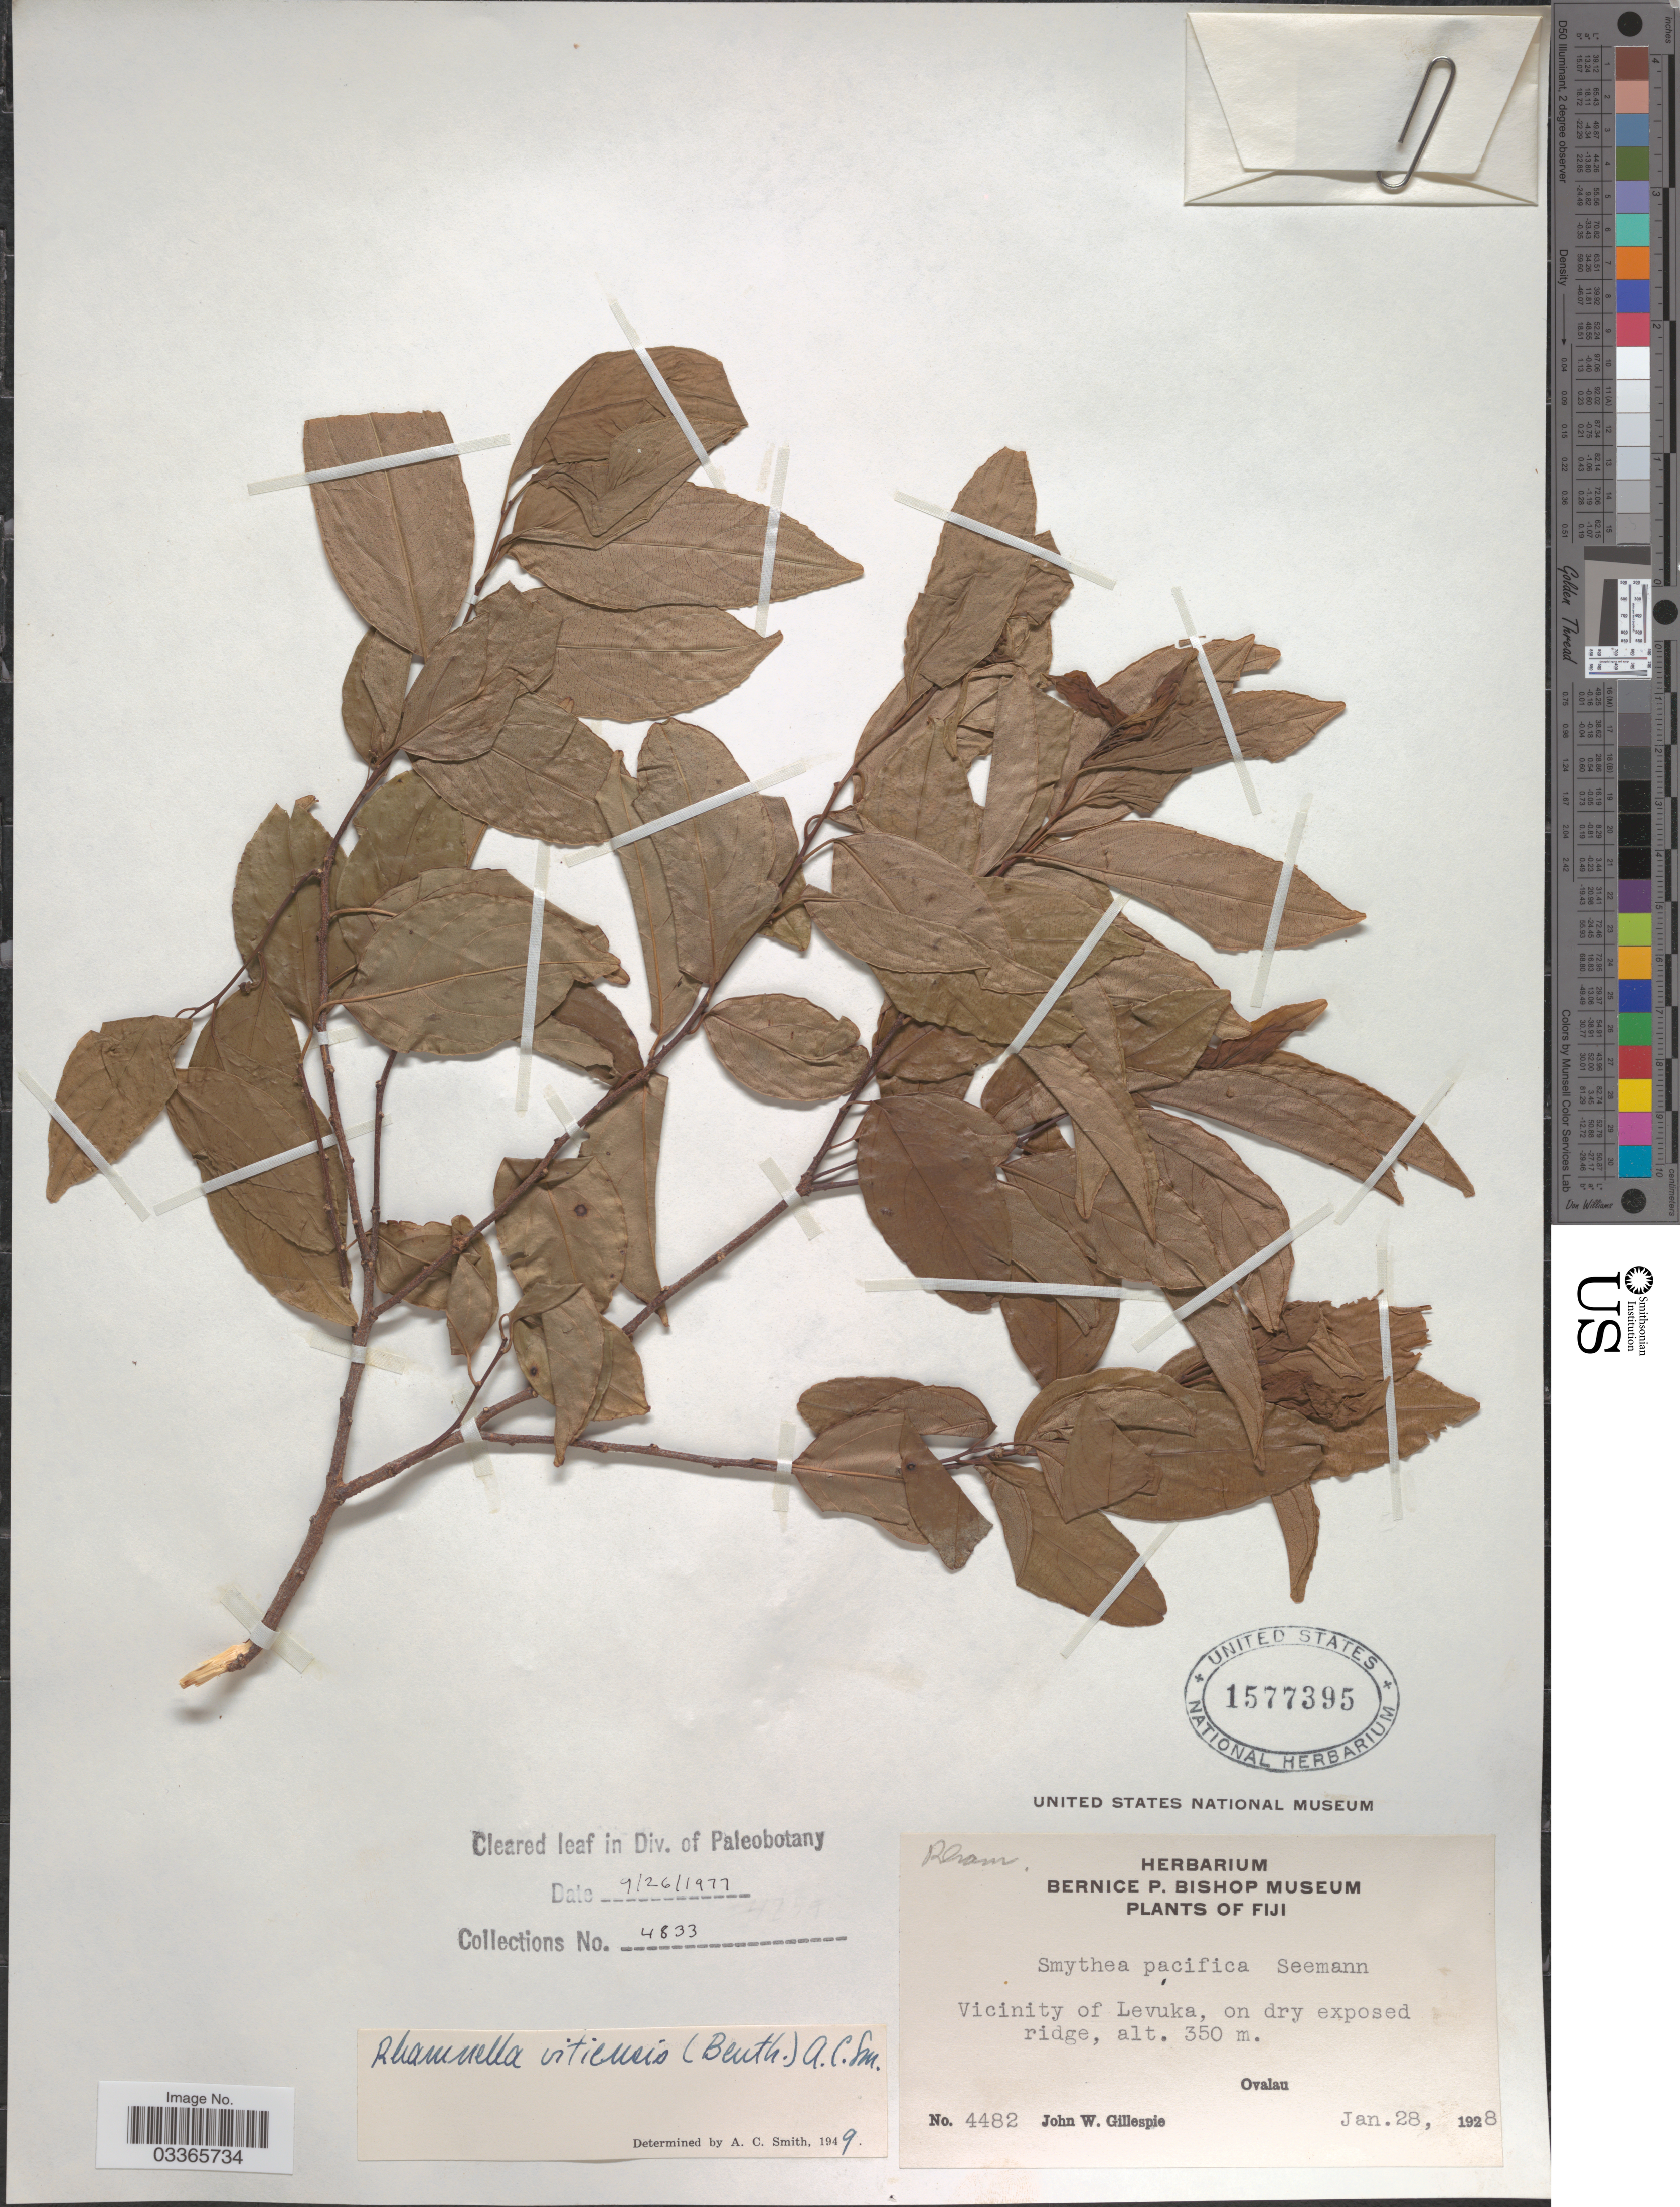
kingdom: Plantae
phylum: Tracheophyta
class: Magnoliopsida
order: Rosales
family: Rhamnaceae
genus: Rhamnella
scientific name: Rhamnella vitiensis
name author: (Benth.) A.C. Sm.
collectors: J. W. Gillespie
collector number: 4482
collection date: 1928-01-28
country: Fiji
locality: Vicinity of Levuka, on dry exposed ridge. Ovalau.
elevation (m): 350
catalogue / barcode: US 1577395